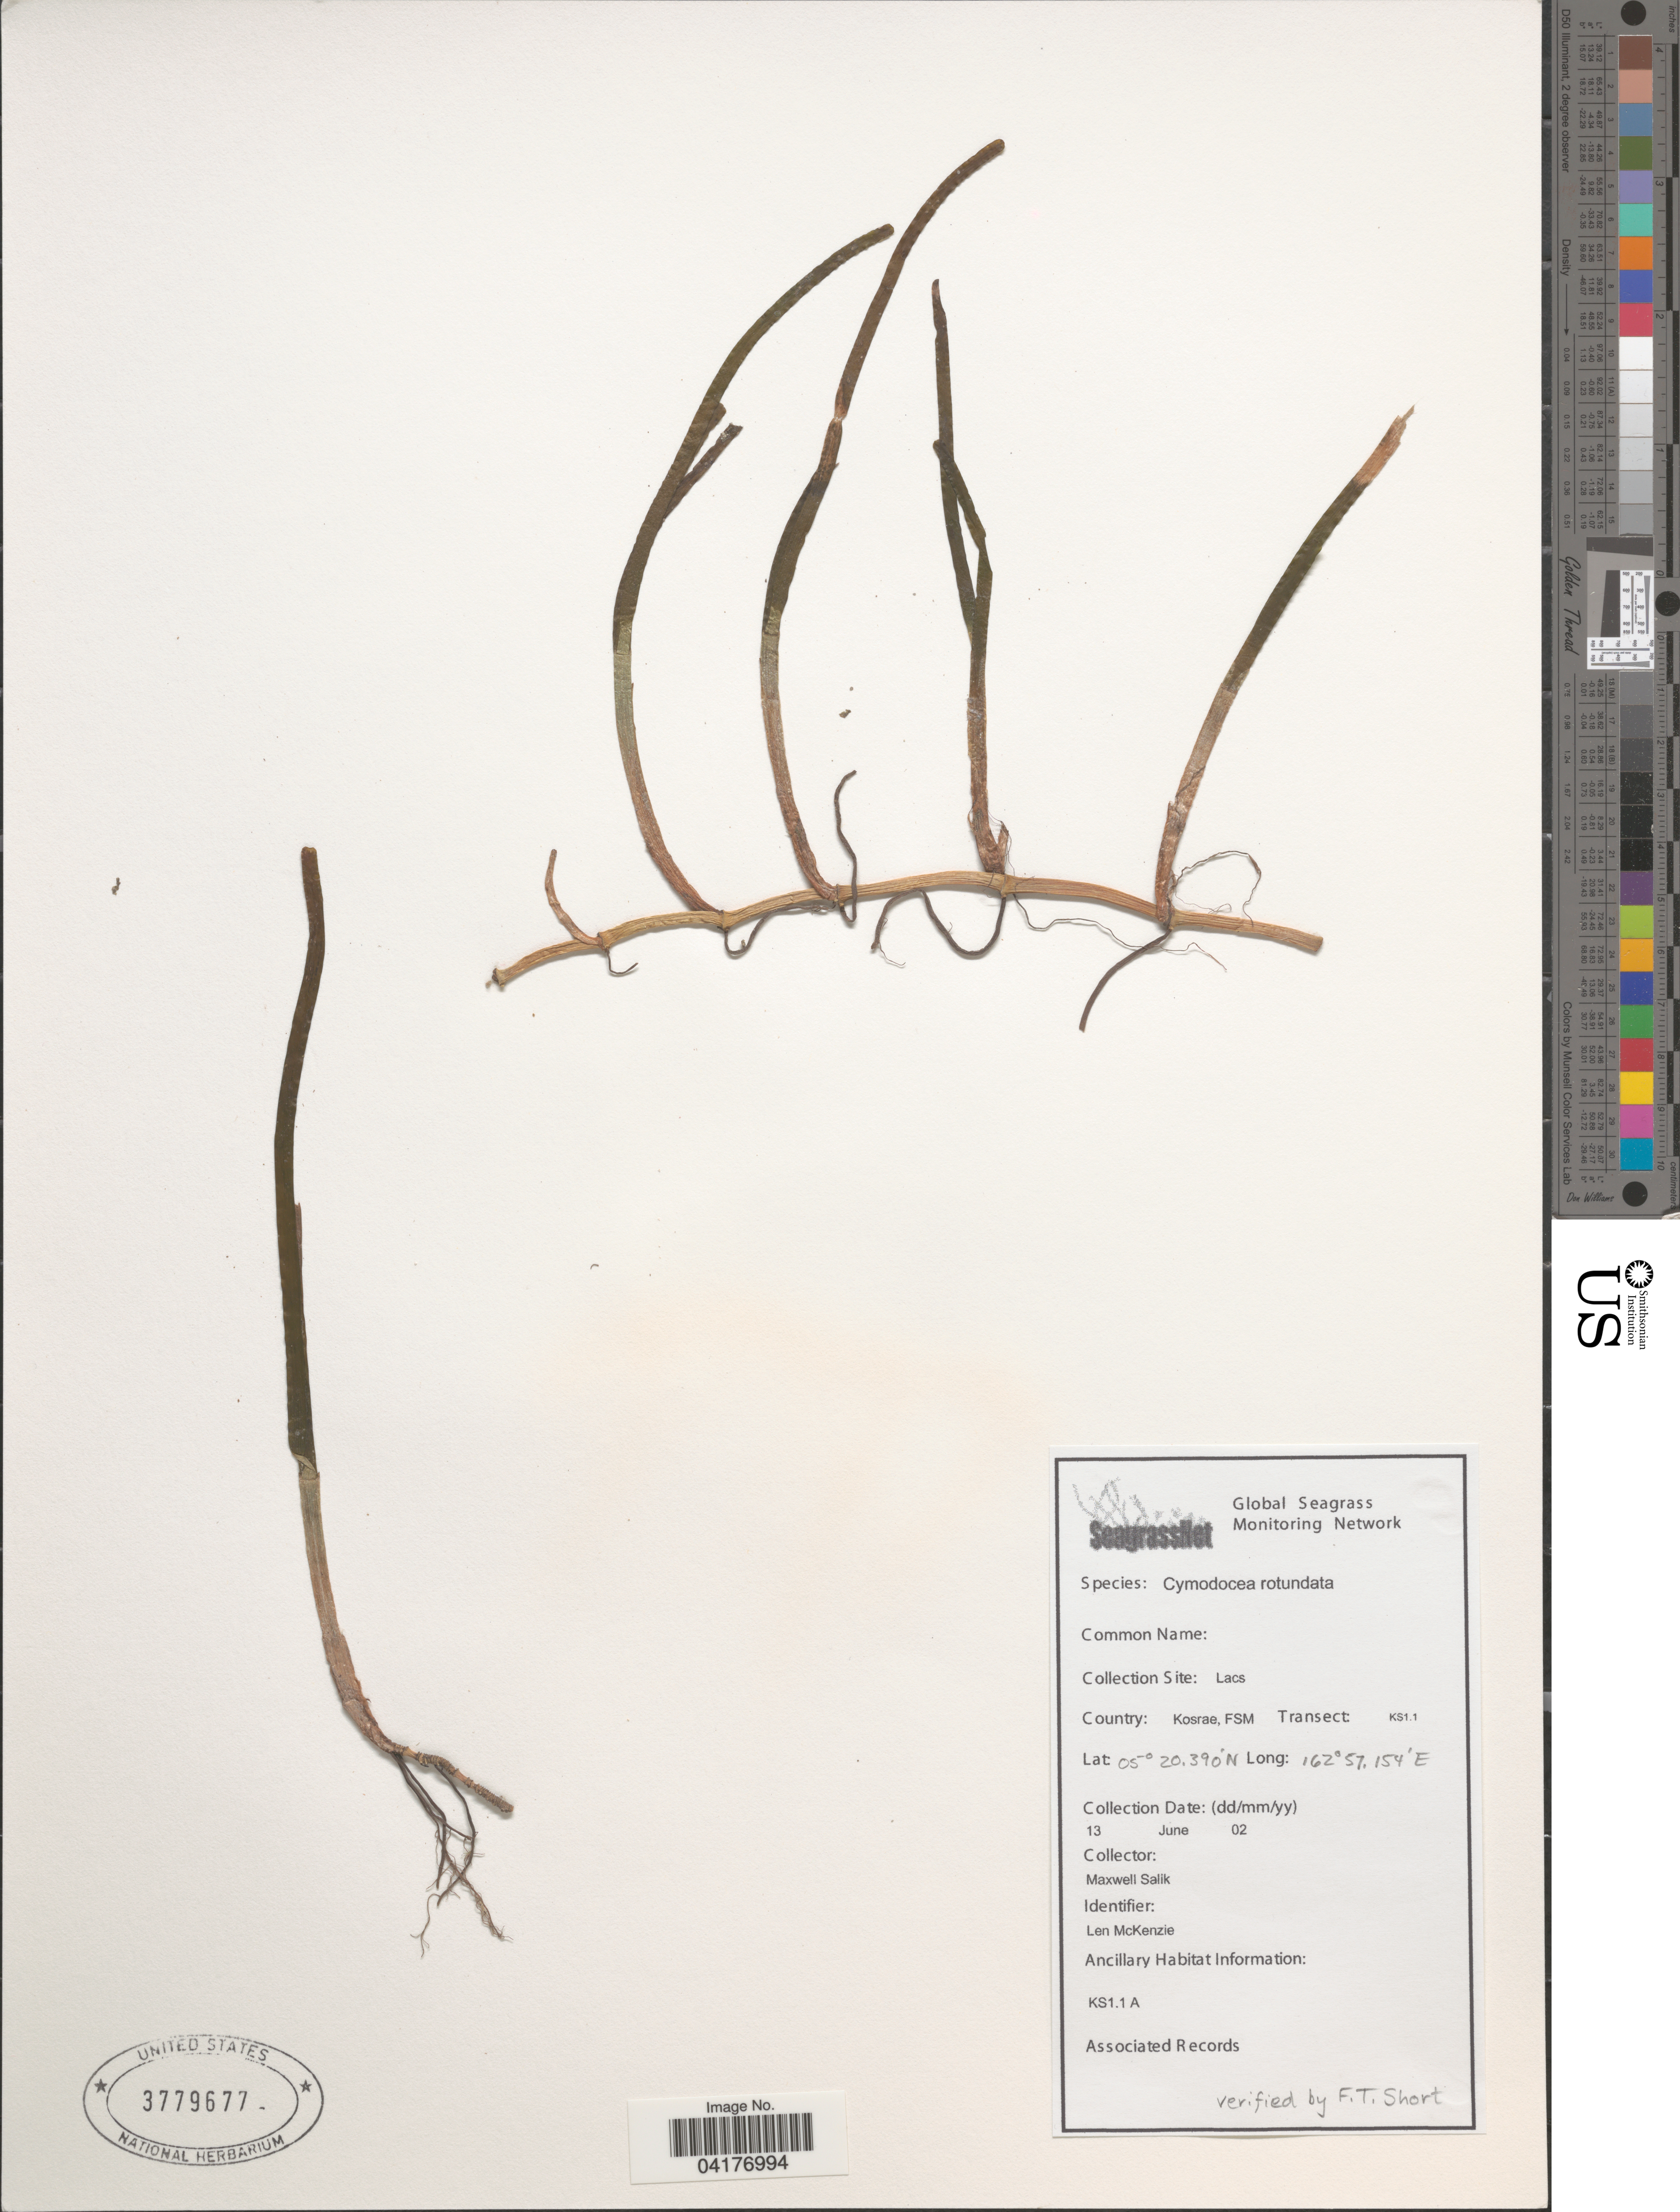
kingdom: Plantae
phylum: Tracheophyta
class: Liliopsida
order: Alismatales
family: Cymodoceaceae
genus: Cymodocea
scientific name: Cymodocea rotundata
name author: Asch. & Schweinf.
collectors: M. Salik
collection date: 2002-06-13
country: Micronesia, Federated States of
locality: Collection site: Lacs. Kosrae, FSM. Transect: KS1.1.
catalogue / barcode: US 3779677